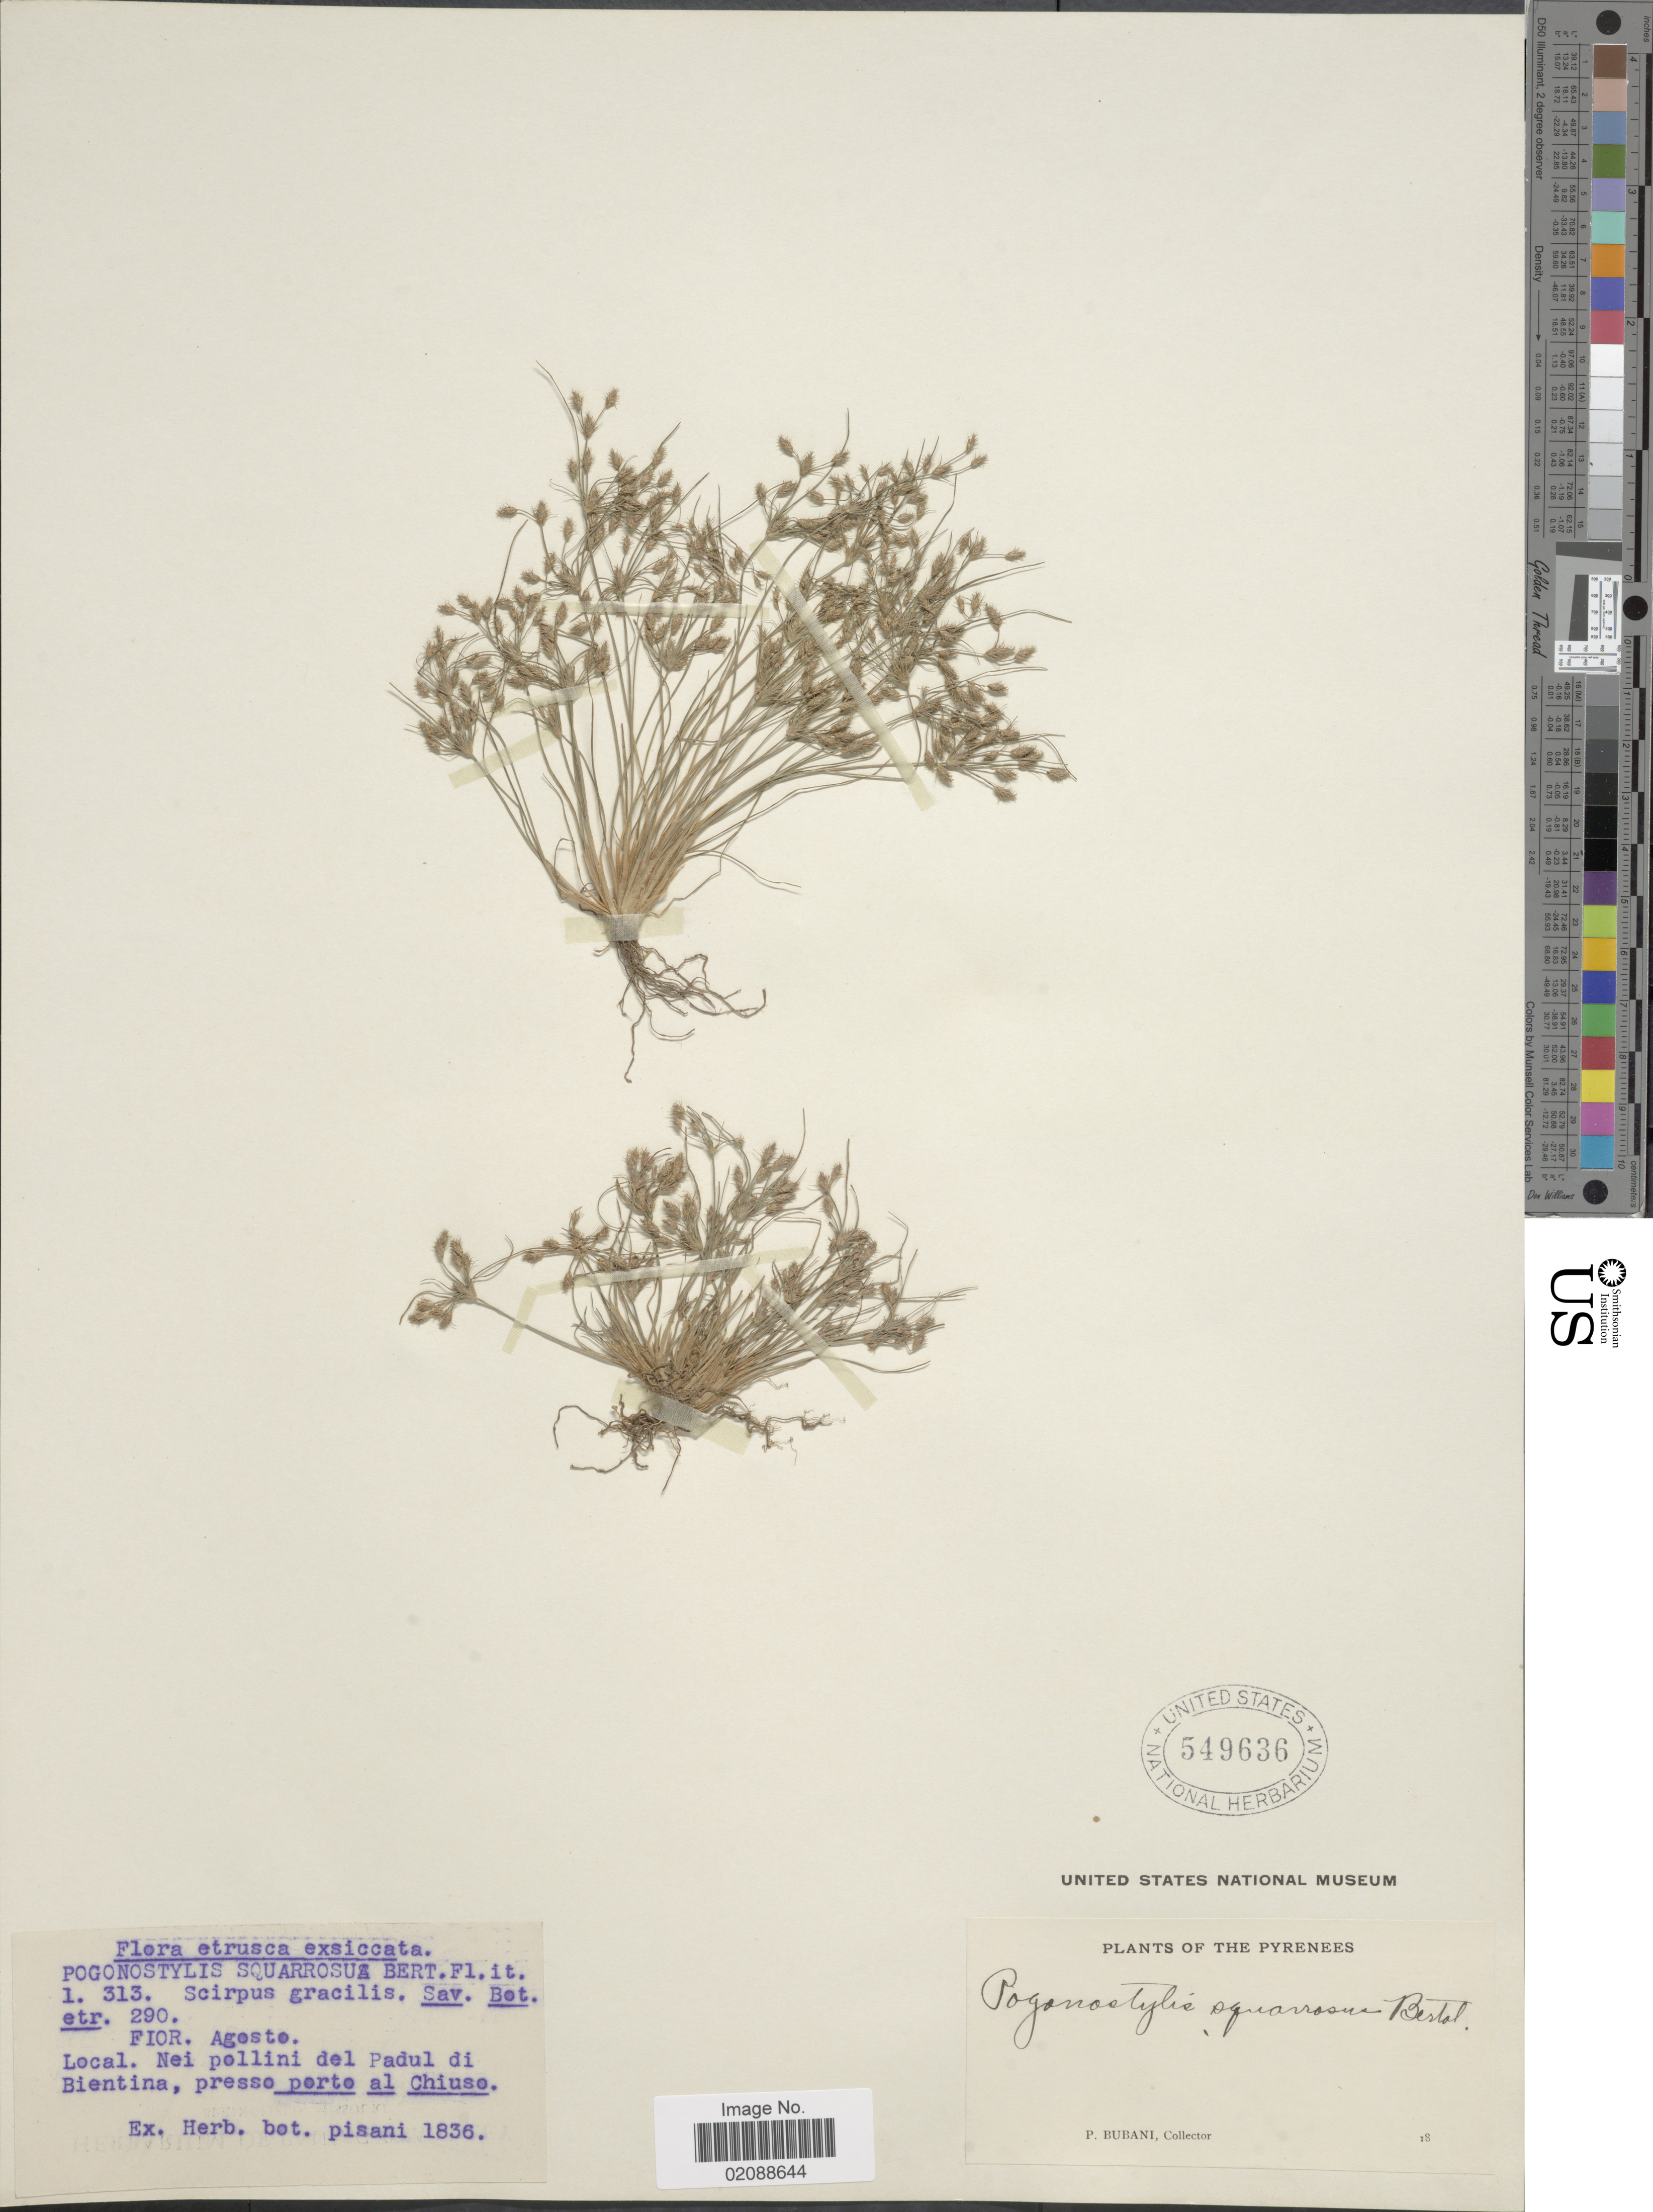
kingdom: Plantae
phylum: Tracheophyta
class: Liliopsida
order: Poales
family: Cyperaceae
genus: Fimbristylis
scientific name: Fimbristylis squarrosa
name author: Vahl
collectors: P. Bubani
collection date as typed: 18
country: France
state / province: Occitanie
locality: Nei pollini del Padul di Bientina, presso porto al Chiuso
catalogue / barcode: US 549636